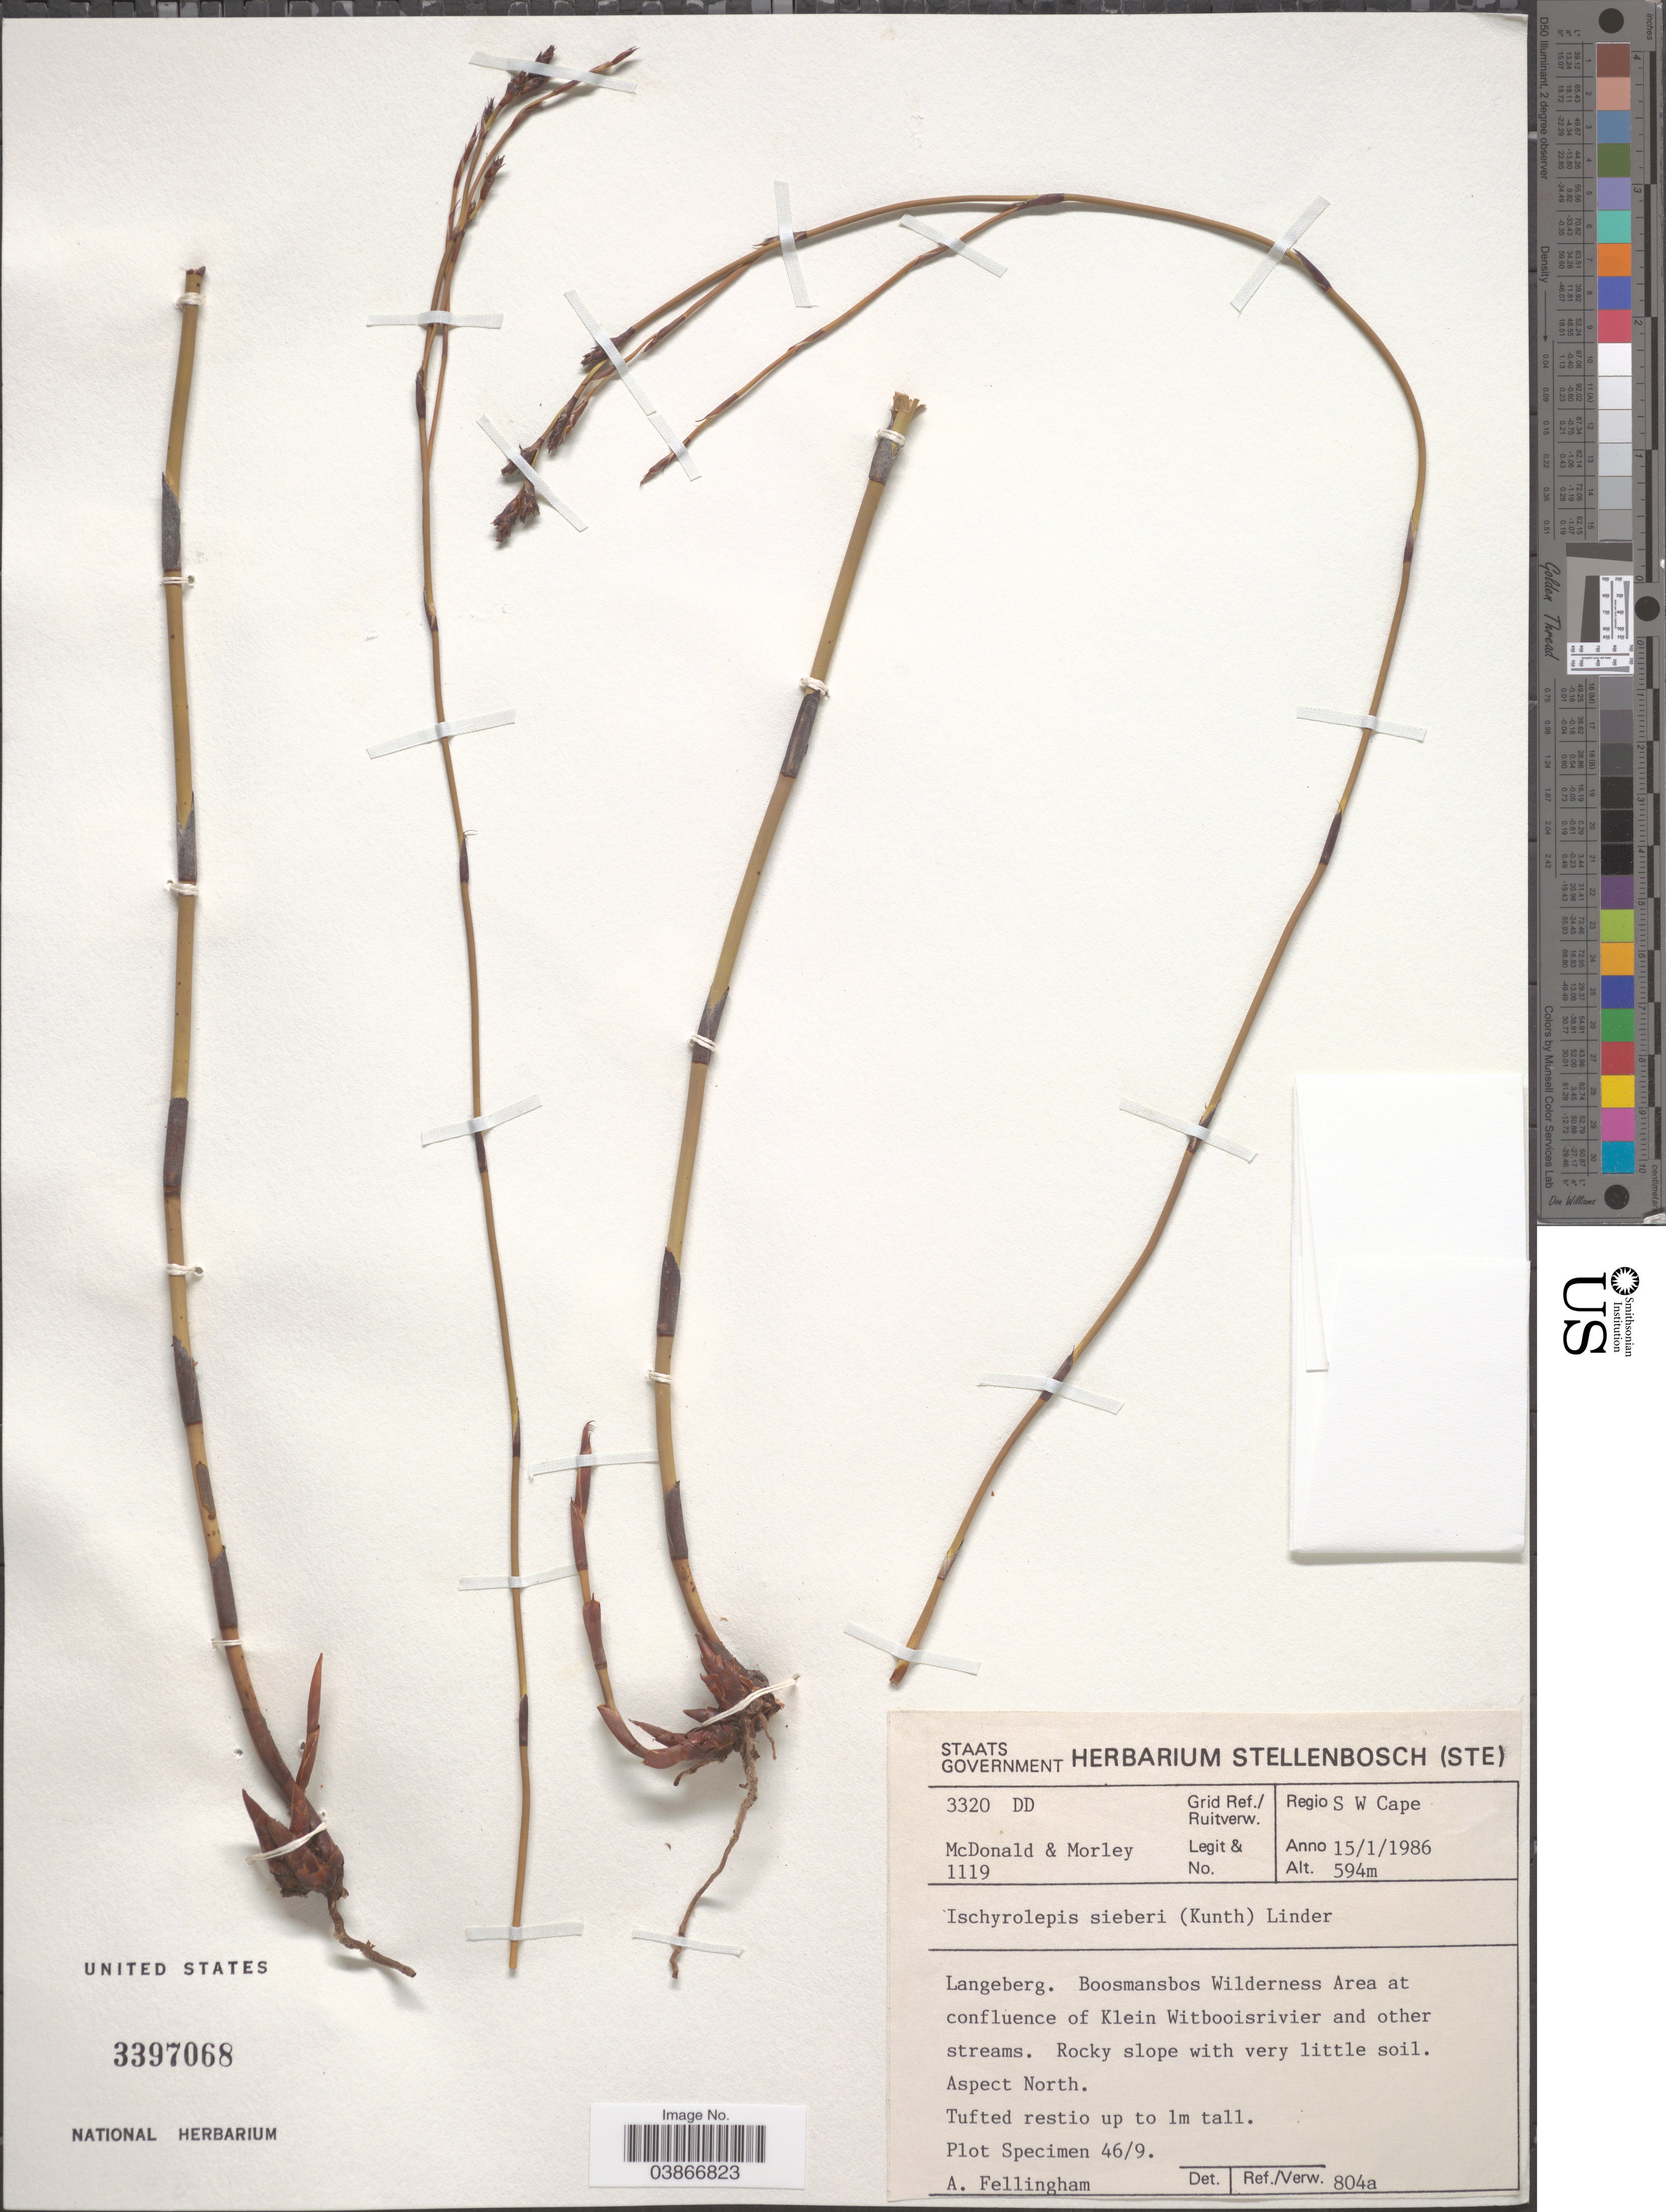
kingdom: Plantae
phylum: Tracheophyta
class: Liliopsida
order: Poales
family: Restionaceae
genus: Restio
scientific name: Restio sieberi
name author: Kunth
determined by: Strong, Mark T., (BOT), Smithsonian Institution - National Museum of Natural History (UNITED STATES)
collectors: -. McDonald & Morley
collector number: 1119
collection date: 1986-01-15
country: South Africa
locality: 3320 DD Grid Ref./Ruitverw. Regio S W Cape. Langeberg. Boosmansbos Wilderness Area at confluence of Klein Witbooisrivier and other streams.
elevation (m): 594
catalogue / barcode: US 3397068